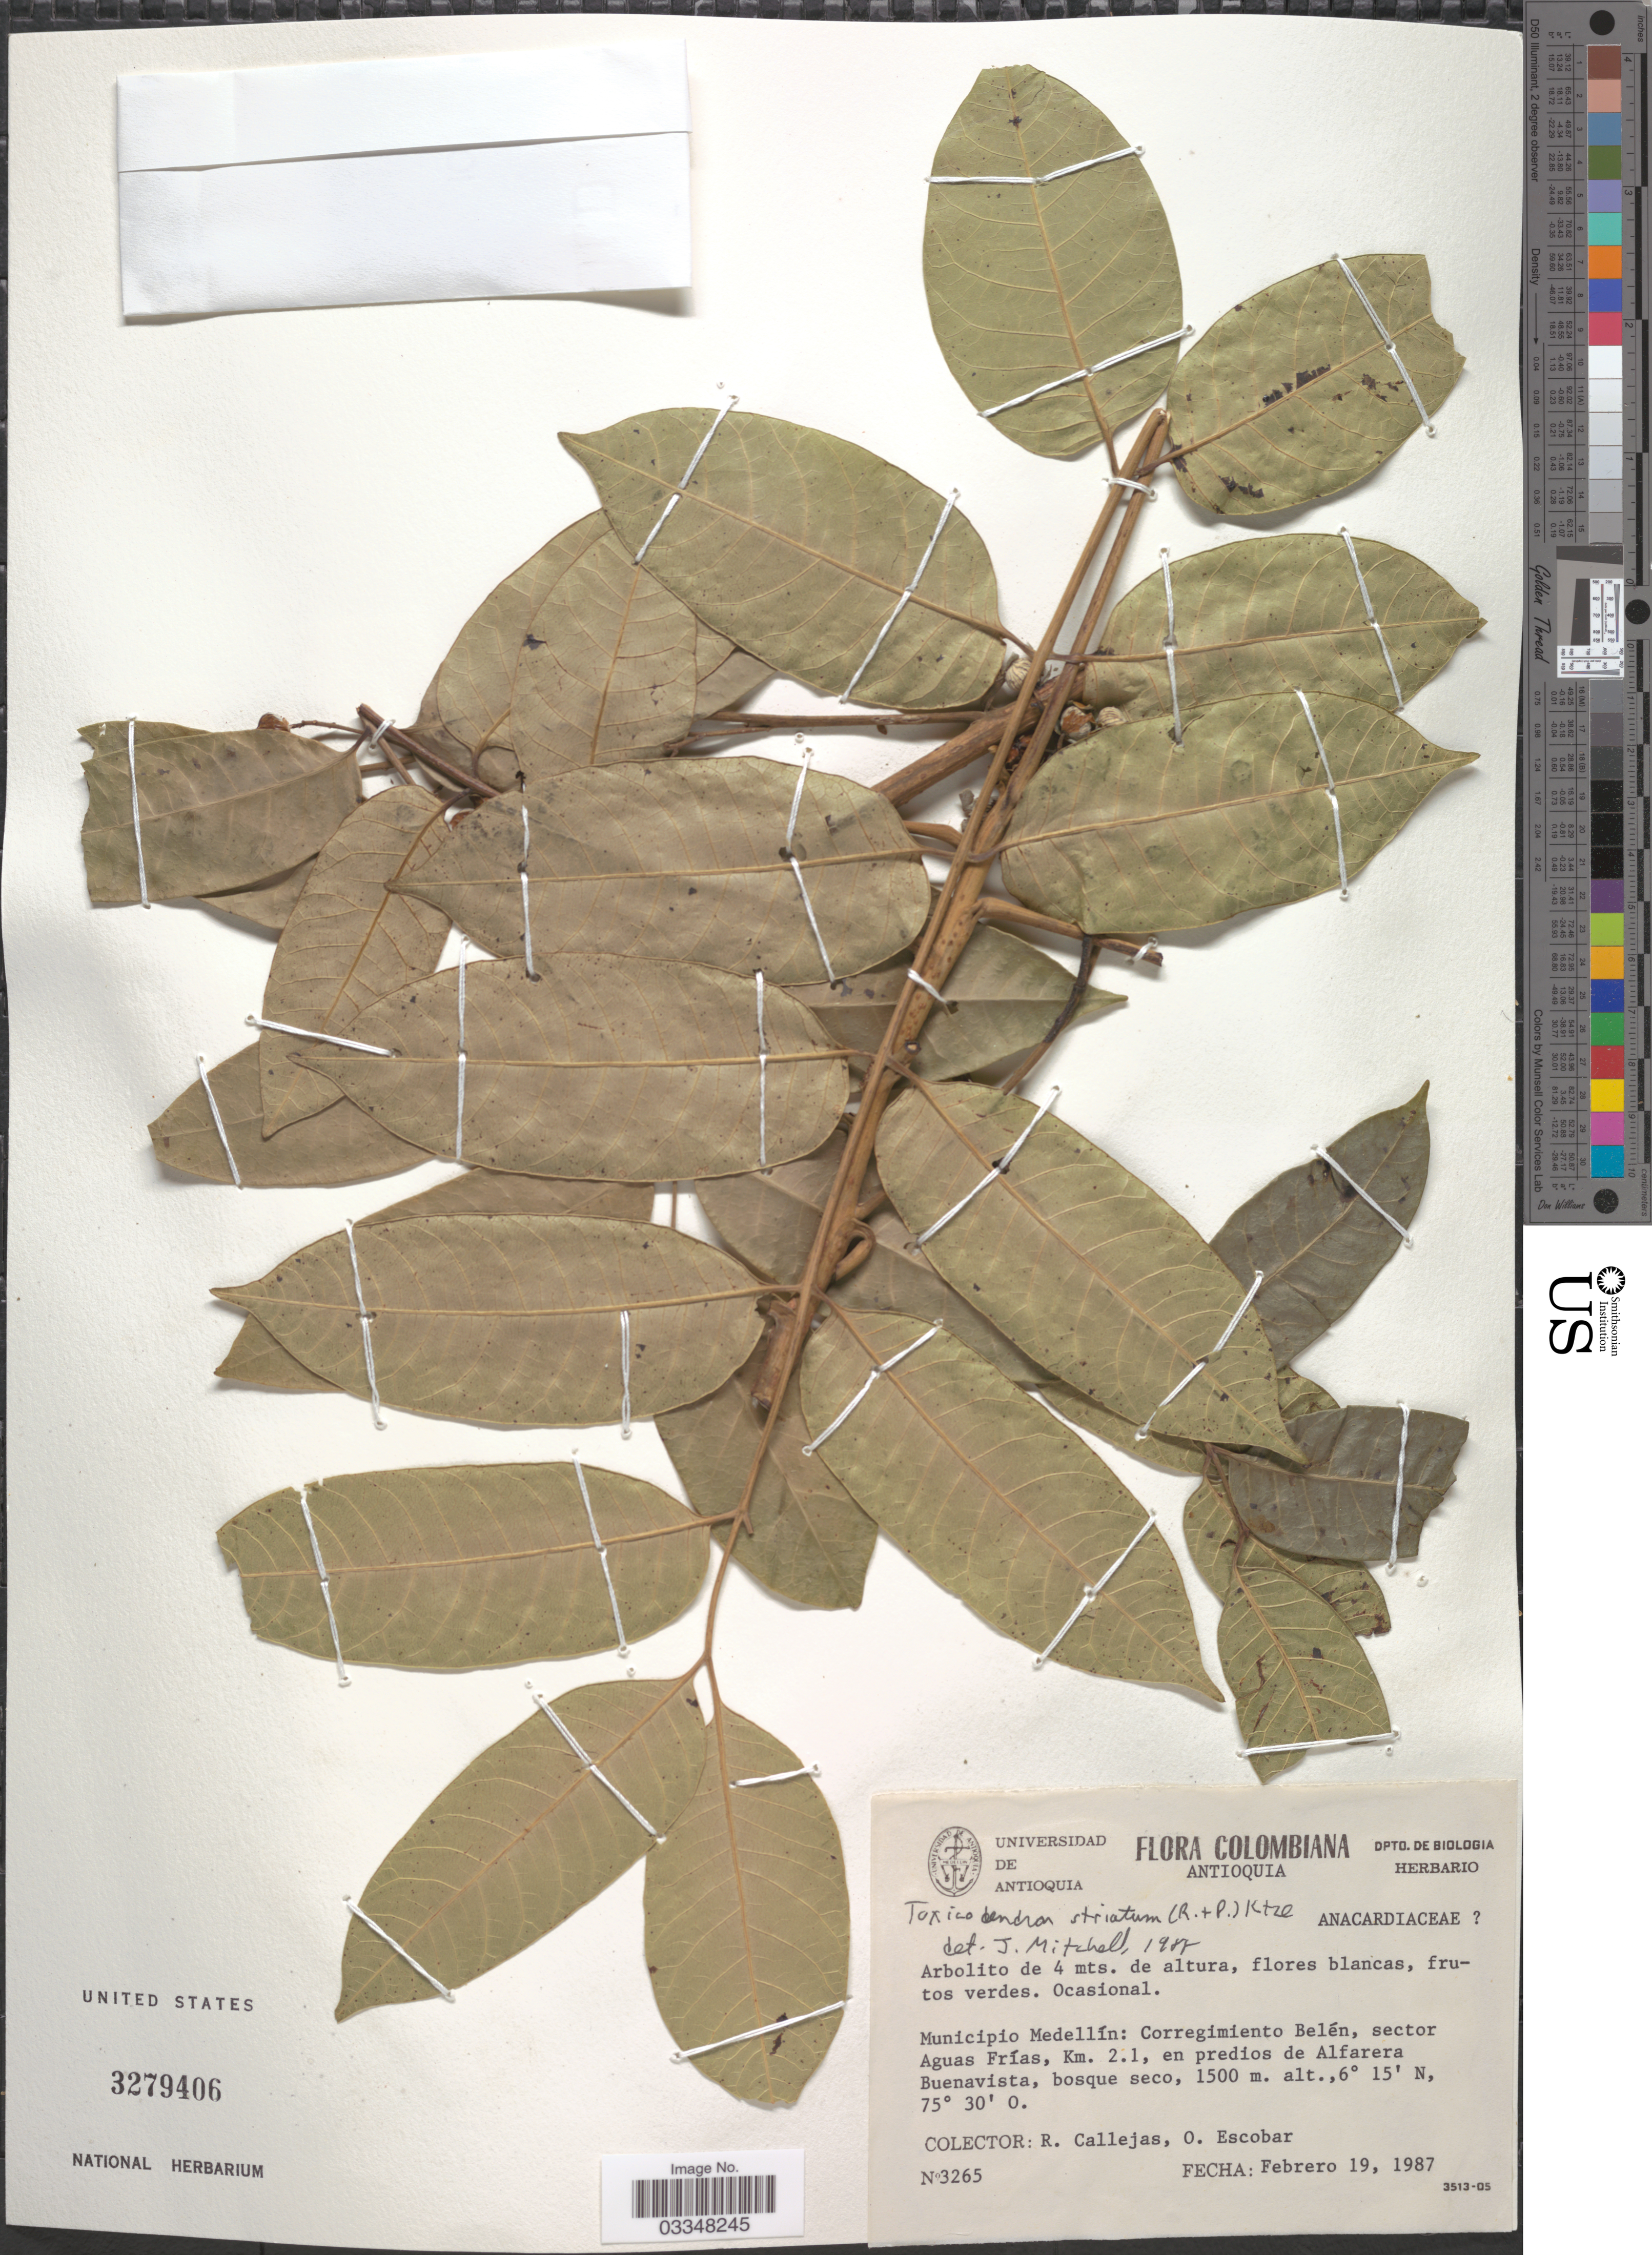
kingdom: Plantae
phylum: Tracheophyta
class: Magnoliopsida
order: Sapindales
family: Anacardiaceae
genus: Toxicodendron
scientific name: Toxicodendron striatum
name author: (Ruiz & Pav.) Kuntze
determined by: Mitchell, John D.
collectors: R. Callejas & O. Escobar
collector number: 3265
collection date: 1987-02-19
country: Colombia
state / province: Antioquia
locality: Municipio Medellín: Corregimiento Belén, sector Aguas Frías, Km. 2.1, en predios de Alfarera Buenavista.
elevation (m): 1500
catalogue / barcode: US 3279406